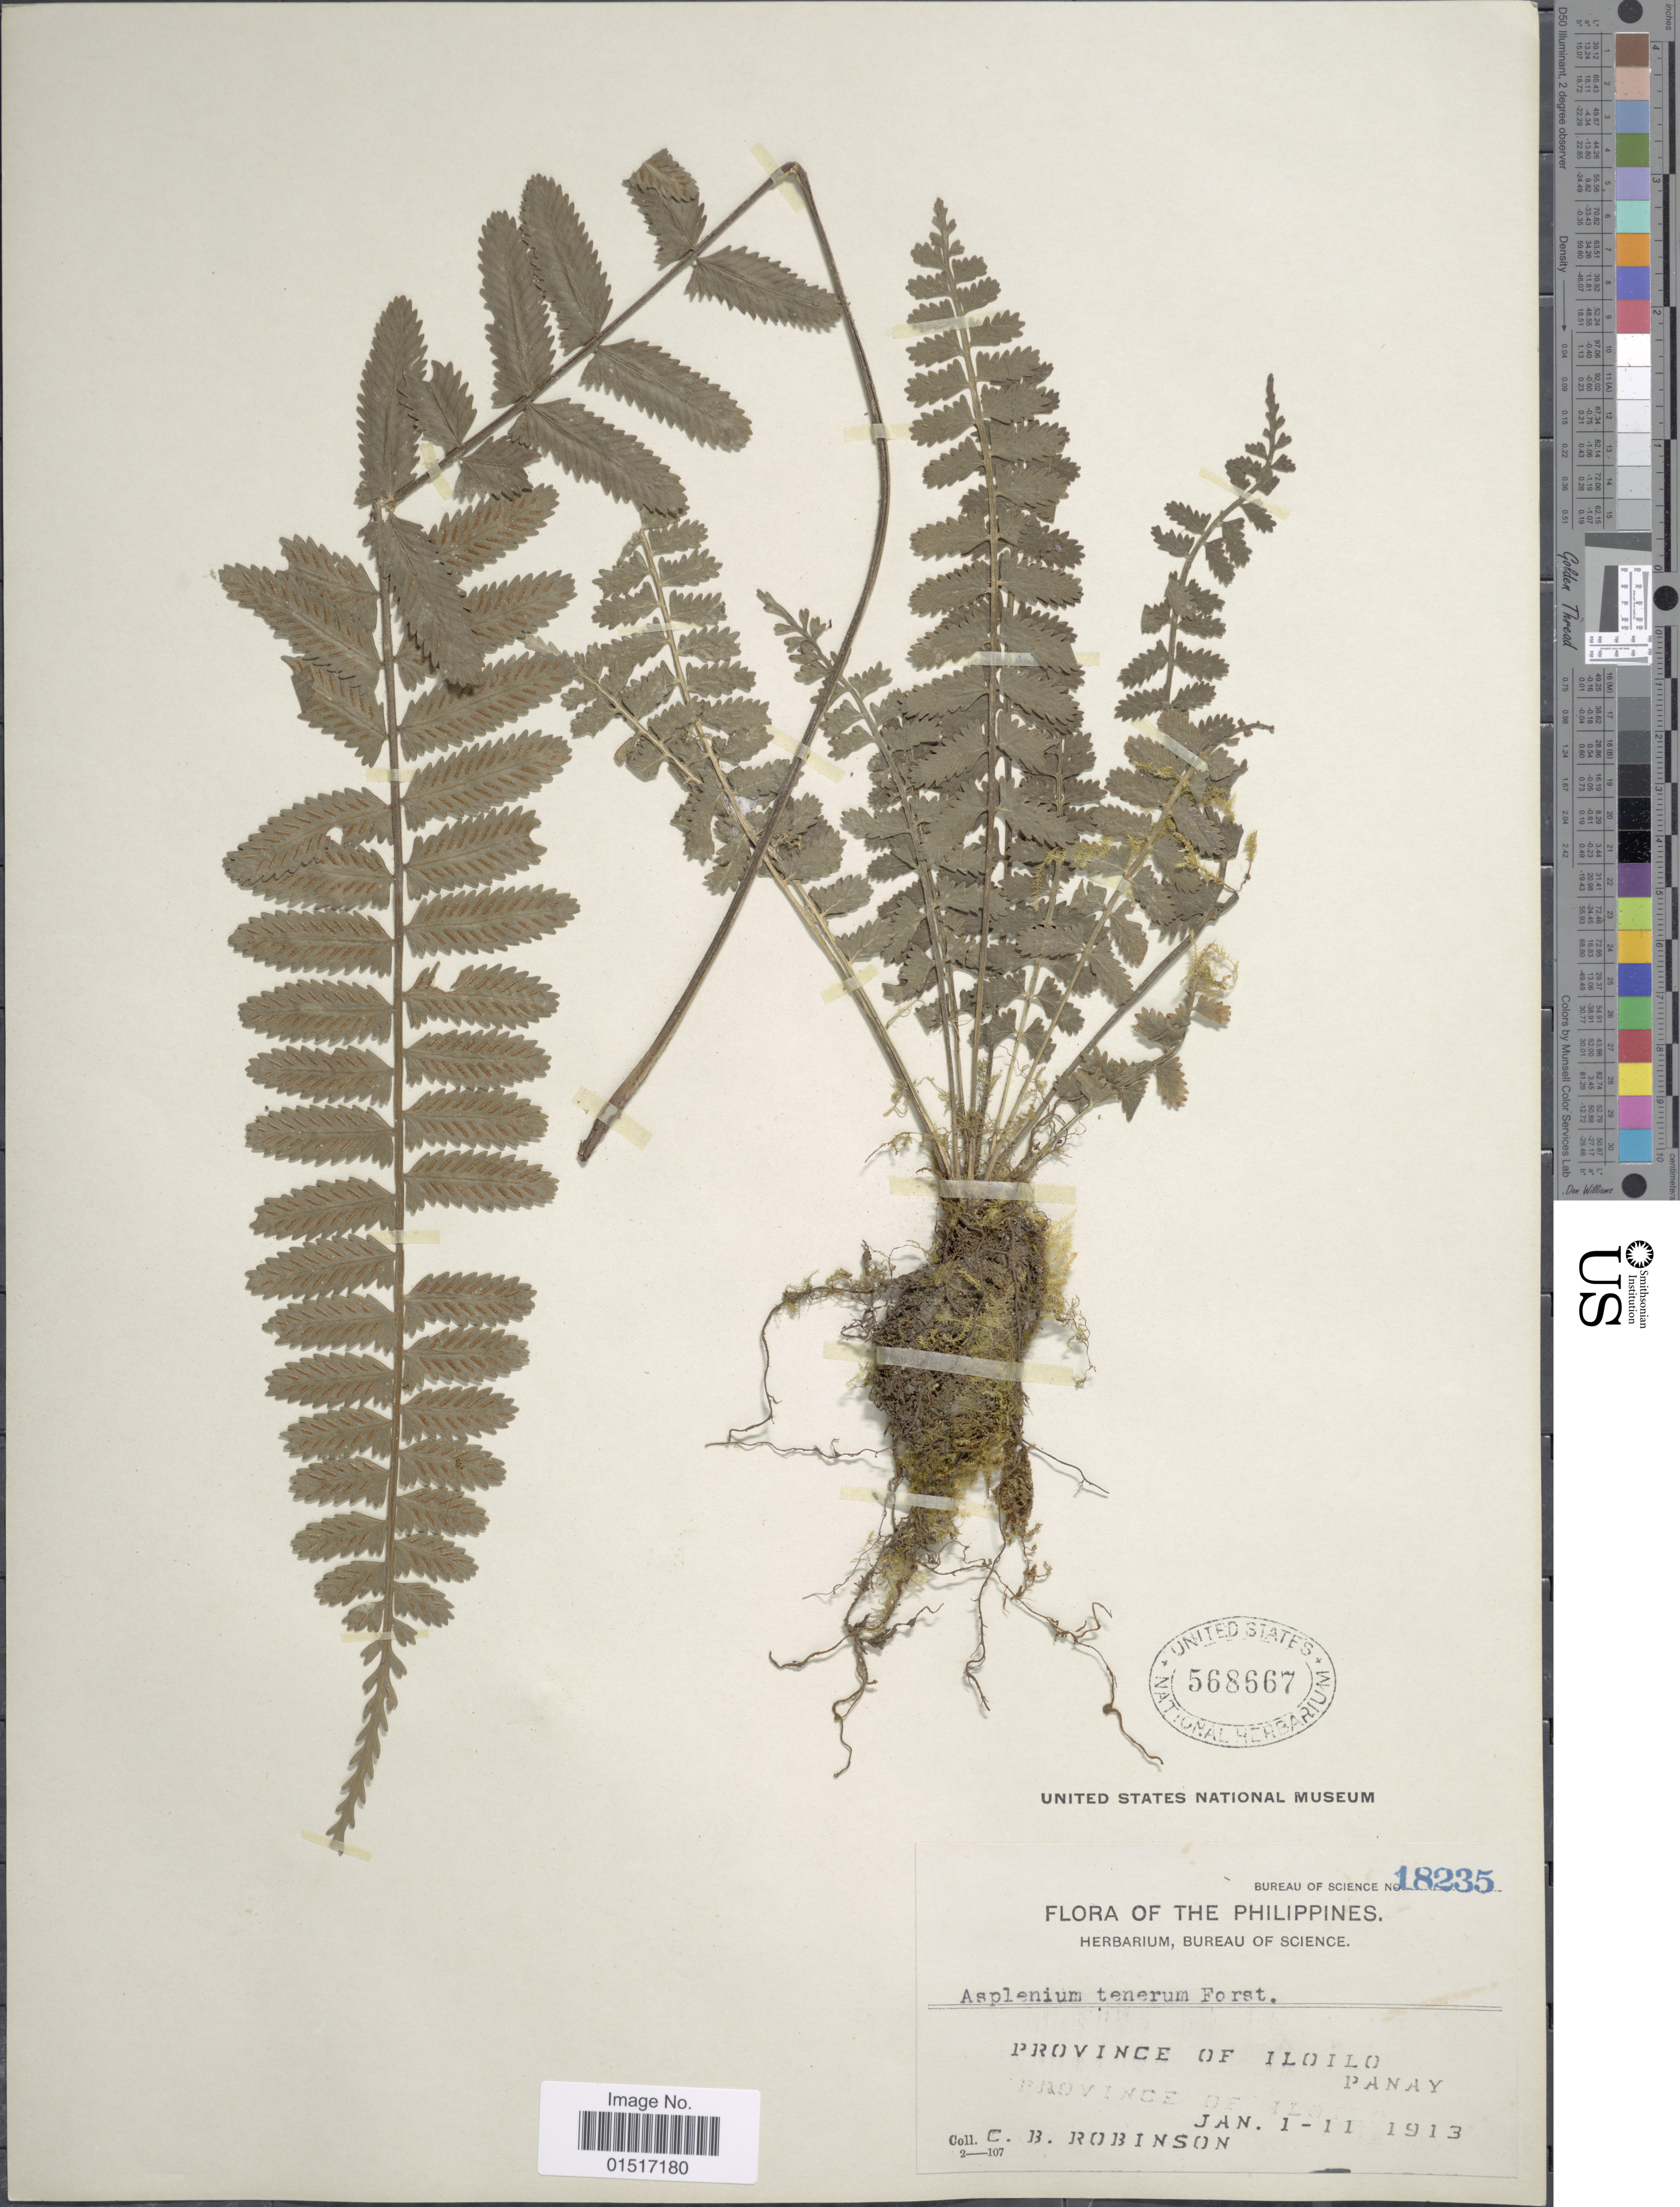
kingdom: Plantae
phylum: Tracheophyta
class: Polypodiopsida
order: Polypodiales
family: Aspleniaceae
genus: Asplenium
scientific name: Asplenium tenerum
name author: G. Forst.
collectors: C. Robinson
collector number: Bureau of Science 18235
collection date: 1913-01-01/1913-01-11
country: Philippines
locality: Province of Iloilo. Panay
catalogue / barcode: US 568667